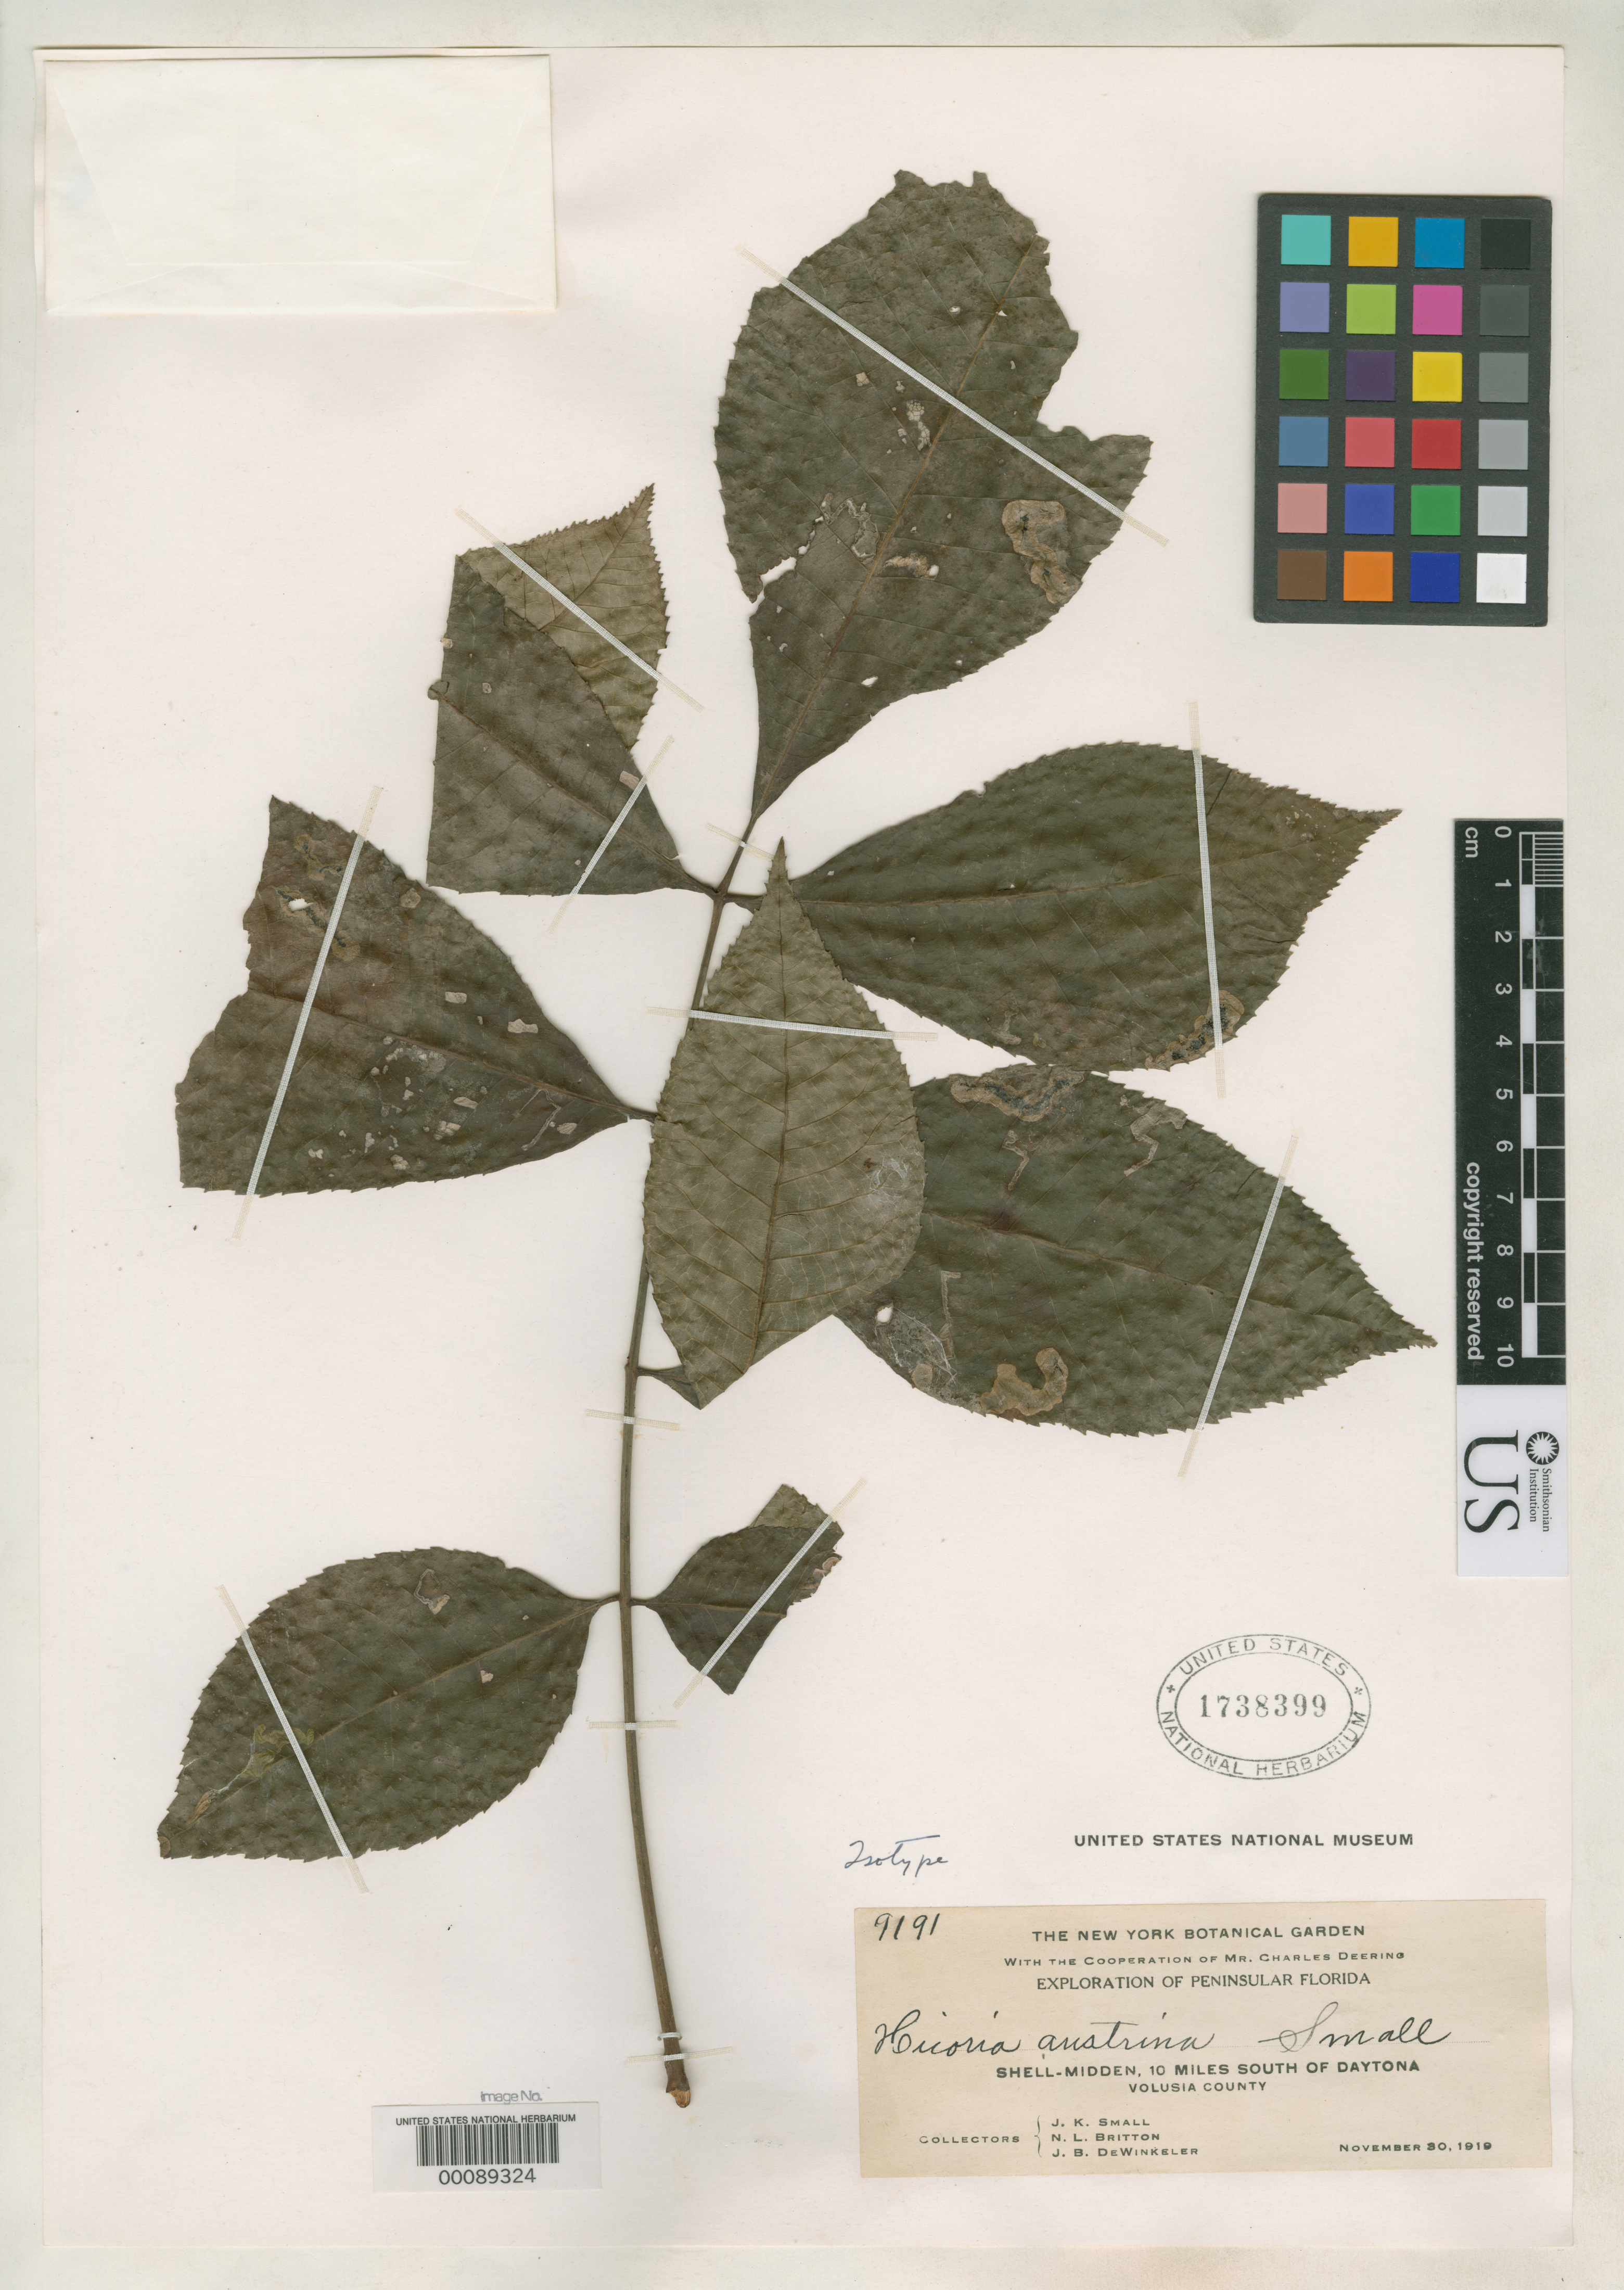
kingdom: Plantae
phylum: Tracheophyta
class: Magnoliopsida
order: Fagales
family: Juglandaceae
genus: Hicorius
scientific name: Hicorius austrina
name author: Small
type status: Isotype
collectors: J. K. Small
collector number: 9191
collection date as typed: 30 Nov 1919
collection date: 1919-11-30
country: United States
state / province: Florida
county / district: Volusia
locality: Shell-midden, 10 miles S of Daytona.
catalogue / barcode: US 1738399